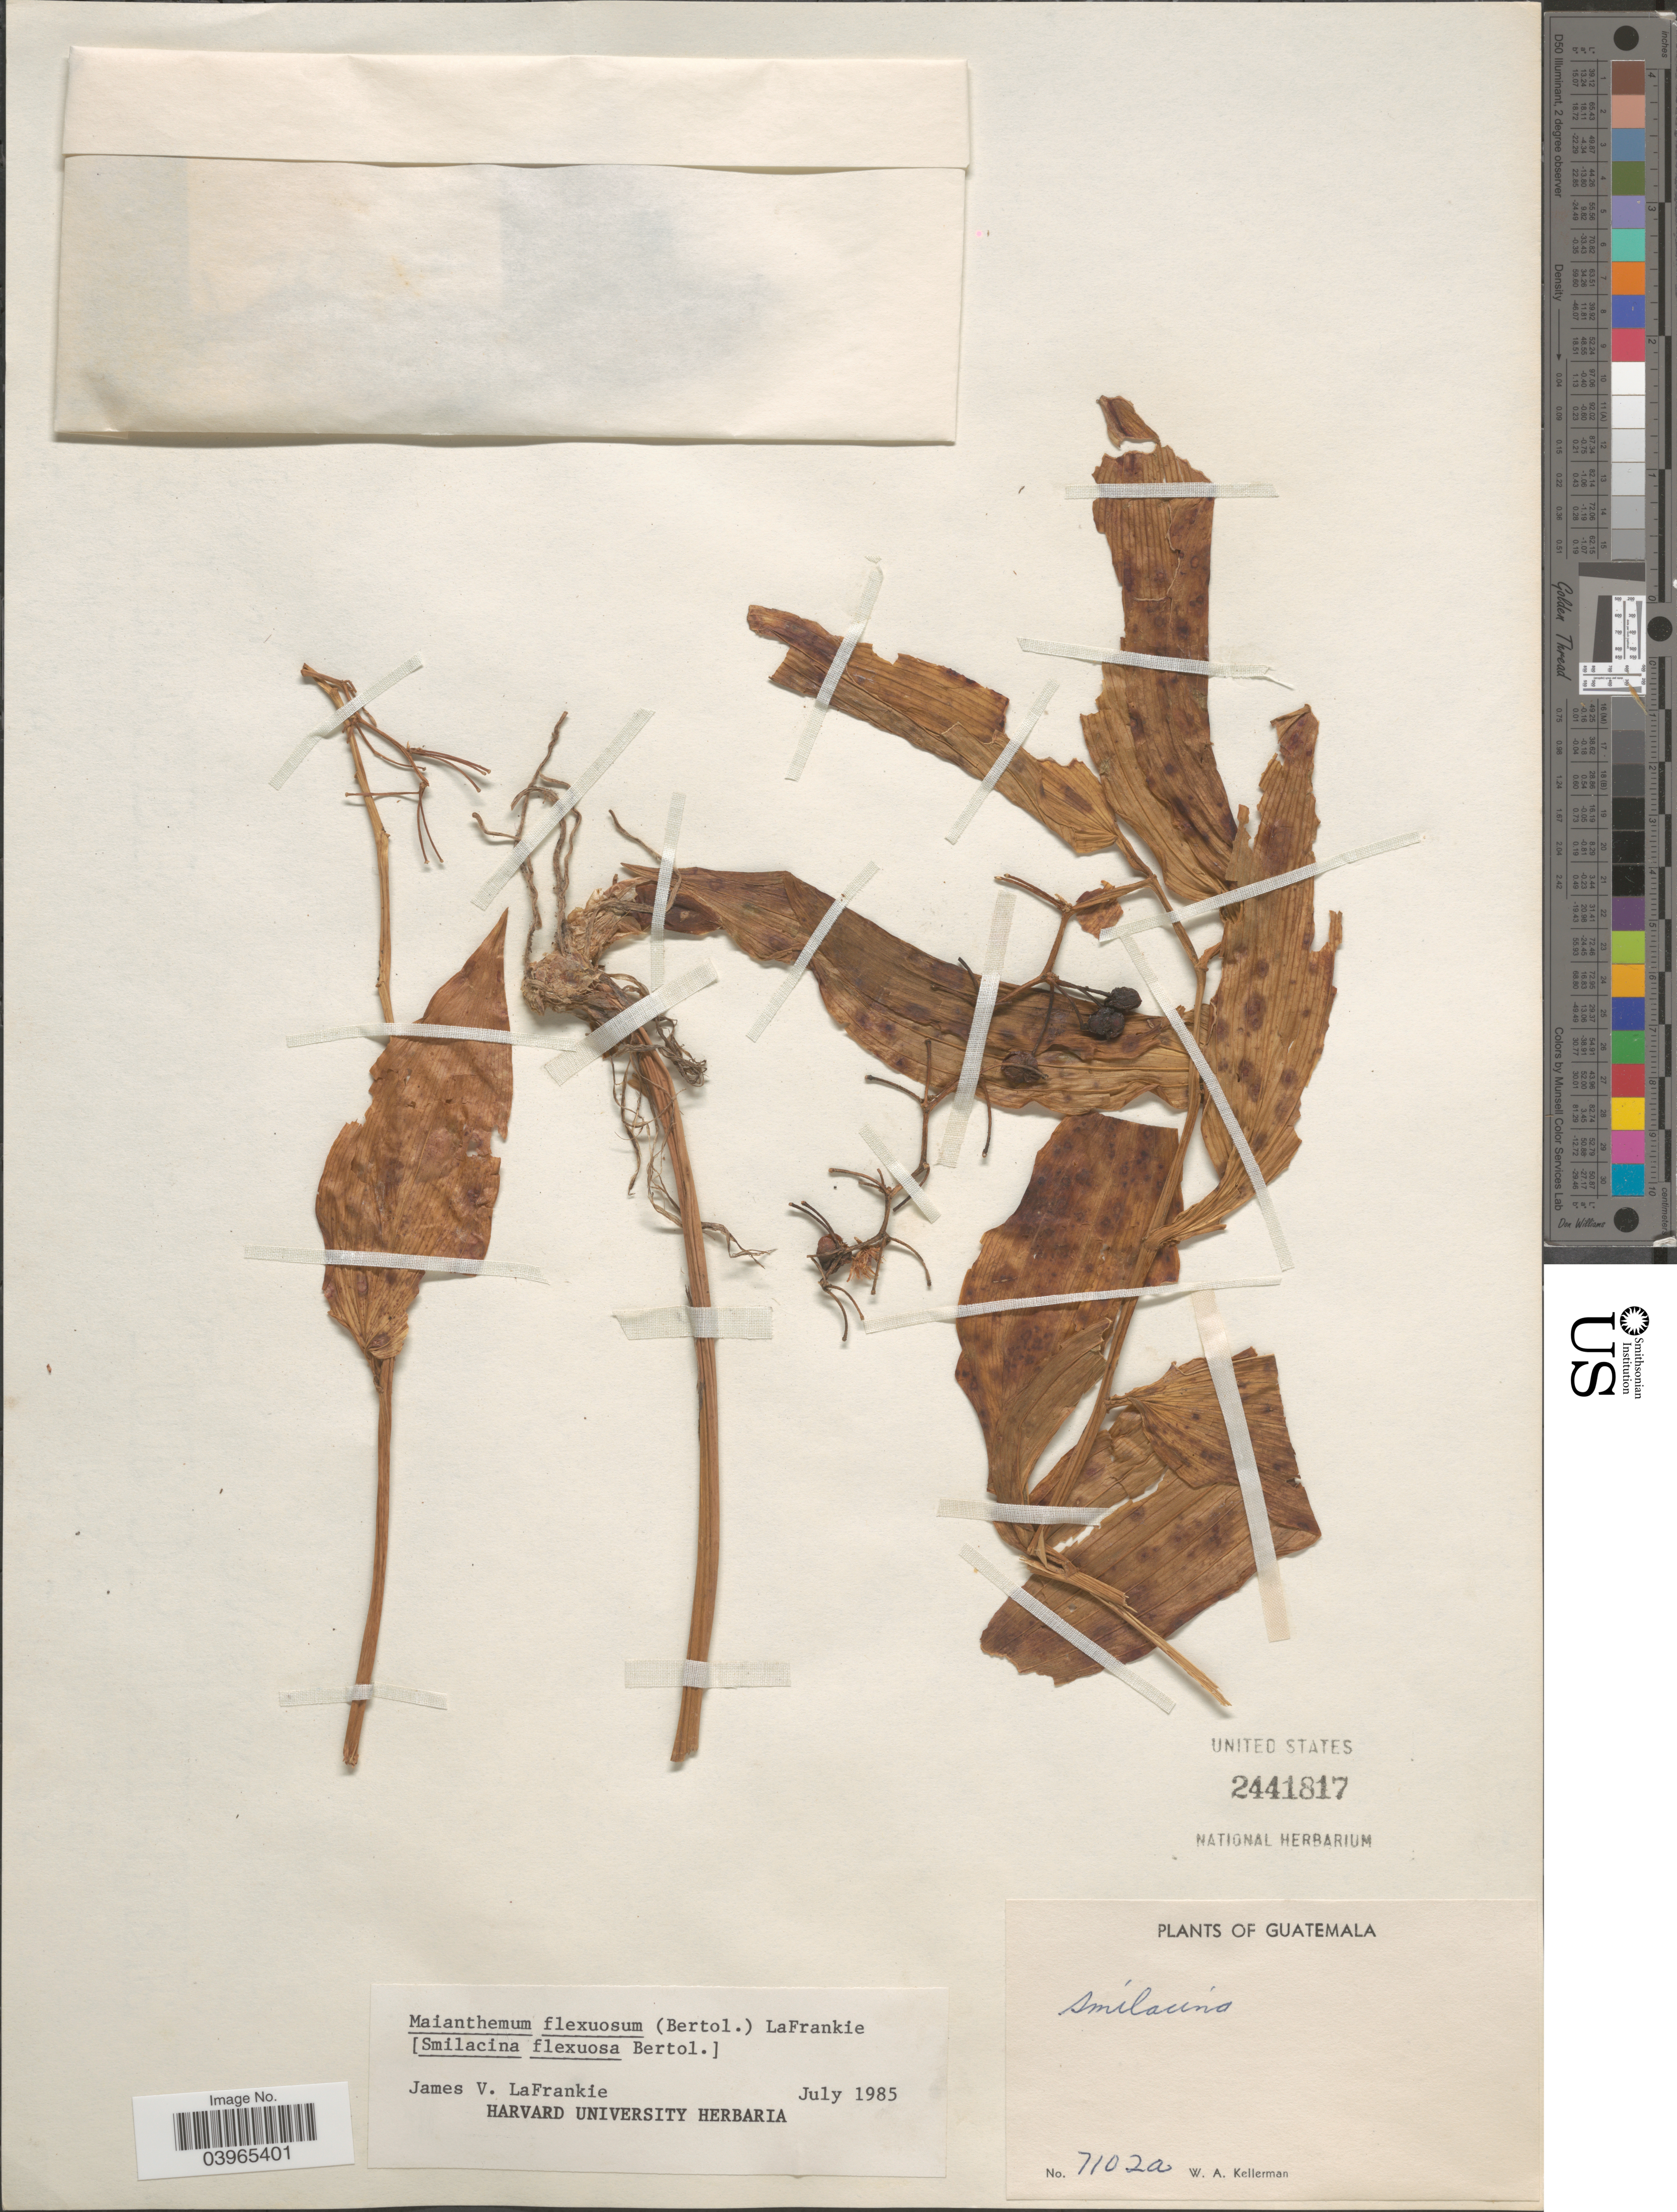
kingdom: Plantae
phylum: Tracheophyta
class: Liliopsida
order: Asparagales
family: Asparagaceae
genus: Maianthemum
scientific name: Maianthemum flexuosum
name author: (Bertol.) LaFrankie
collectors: W. Kellerman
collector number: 7102a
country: Guatemala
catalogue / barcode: US 2441817